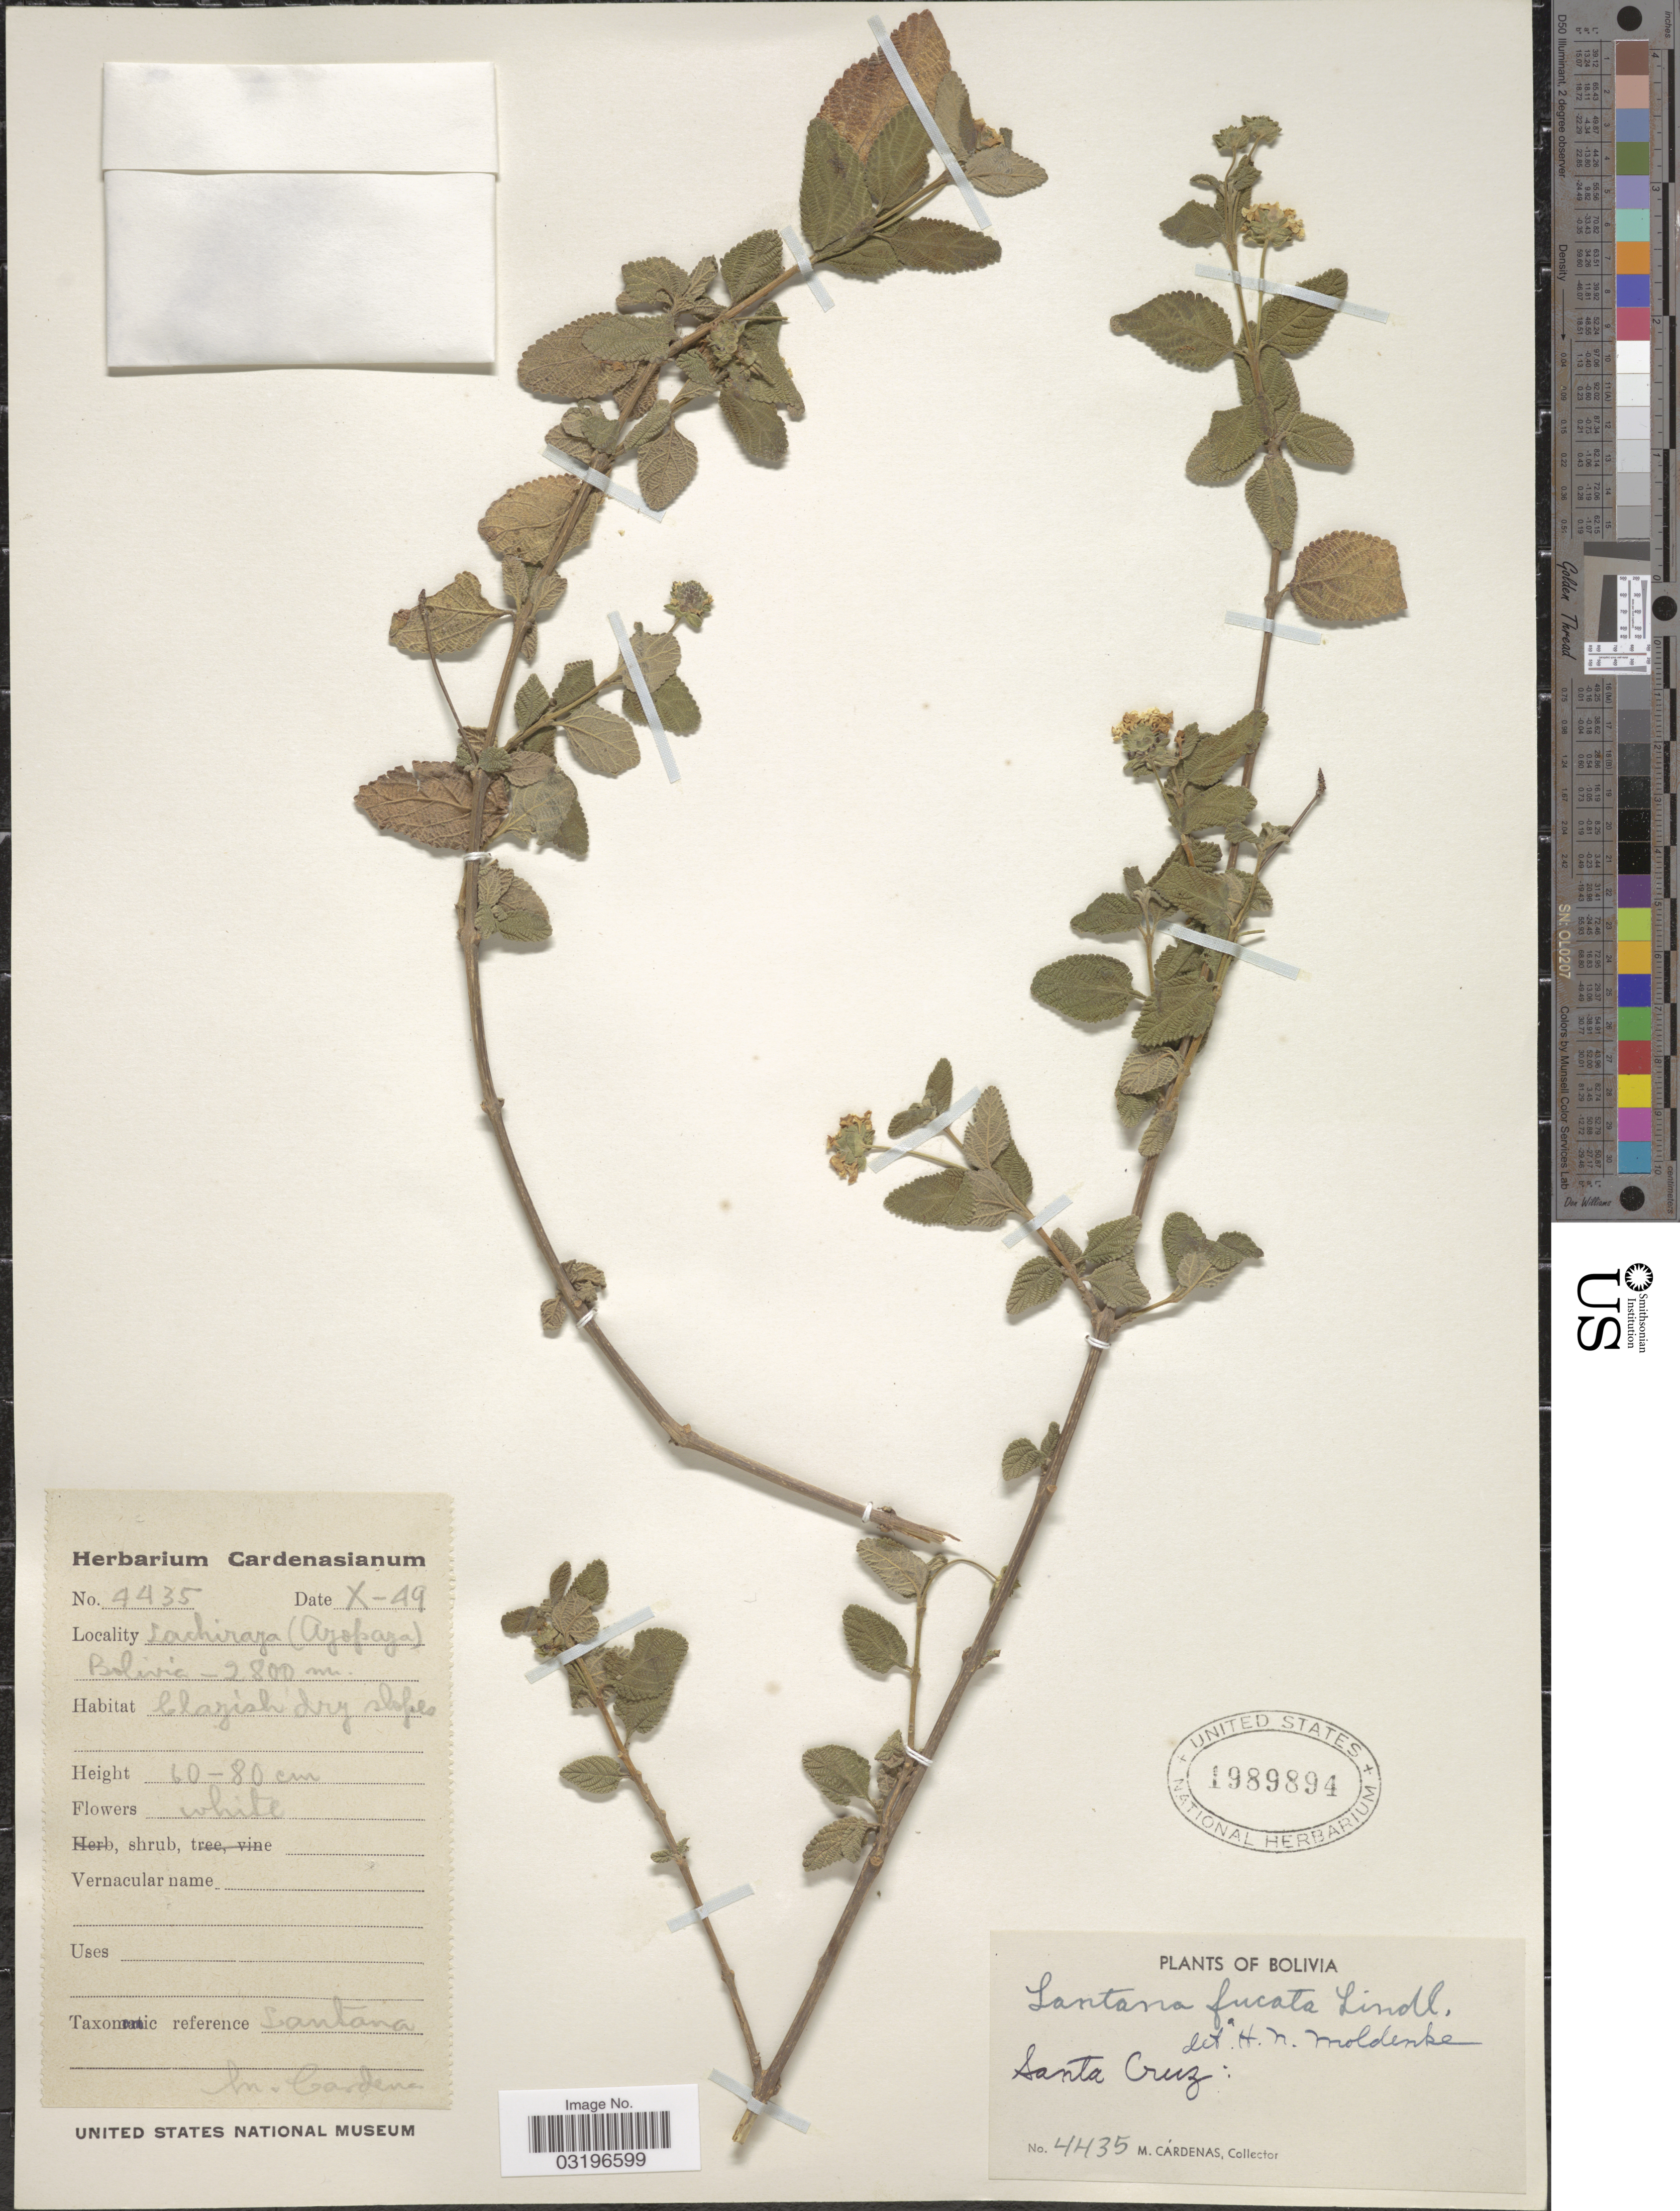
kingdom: Plantae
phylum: Tracheophyta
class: Magnoliopsida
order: Lamiales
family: Verbenaceae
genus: Lantana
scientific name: Lantana fucata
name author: Lindl.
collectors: M. Cárdenas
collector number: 4435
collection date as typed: Transcribed d/m/y: /10/49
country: Bolivia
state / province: Santa Cruz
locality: Lachiraya (Ayopaya).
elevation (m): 2800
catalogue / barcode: US 1989894